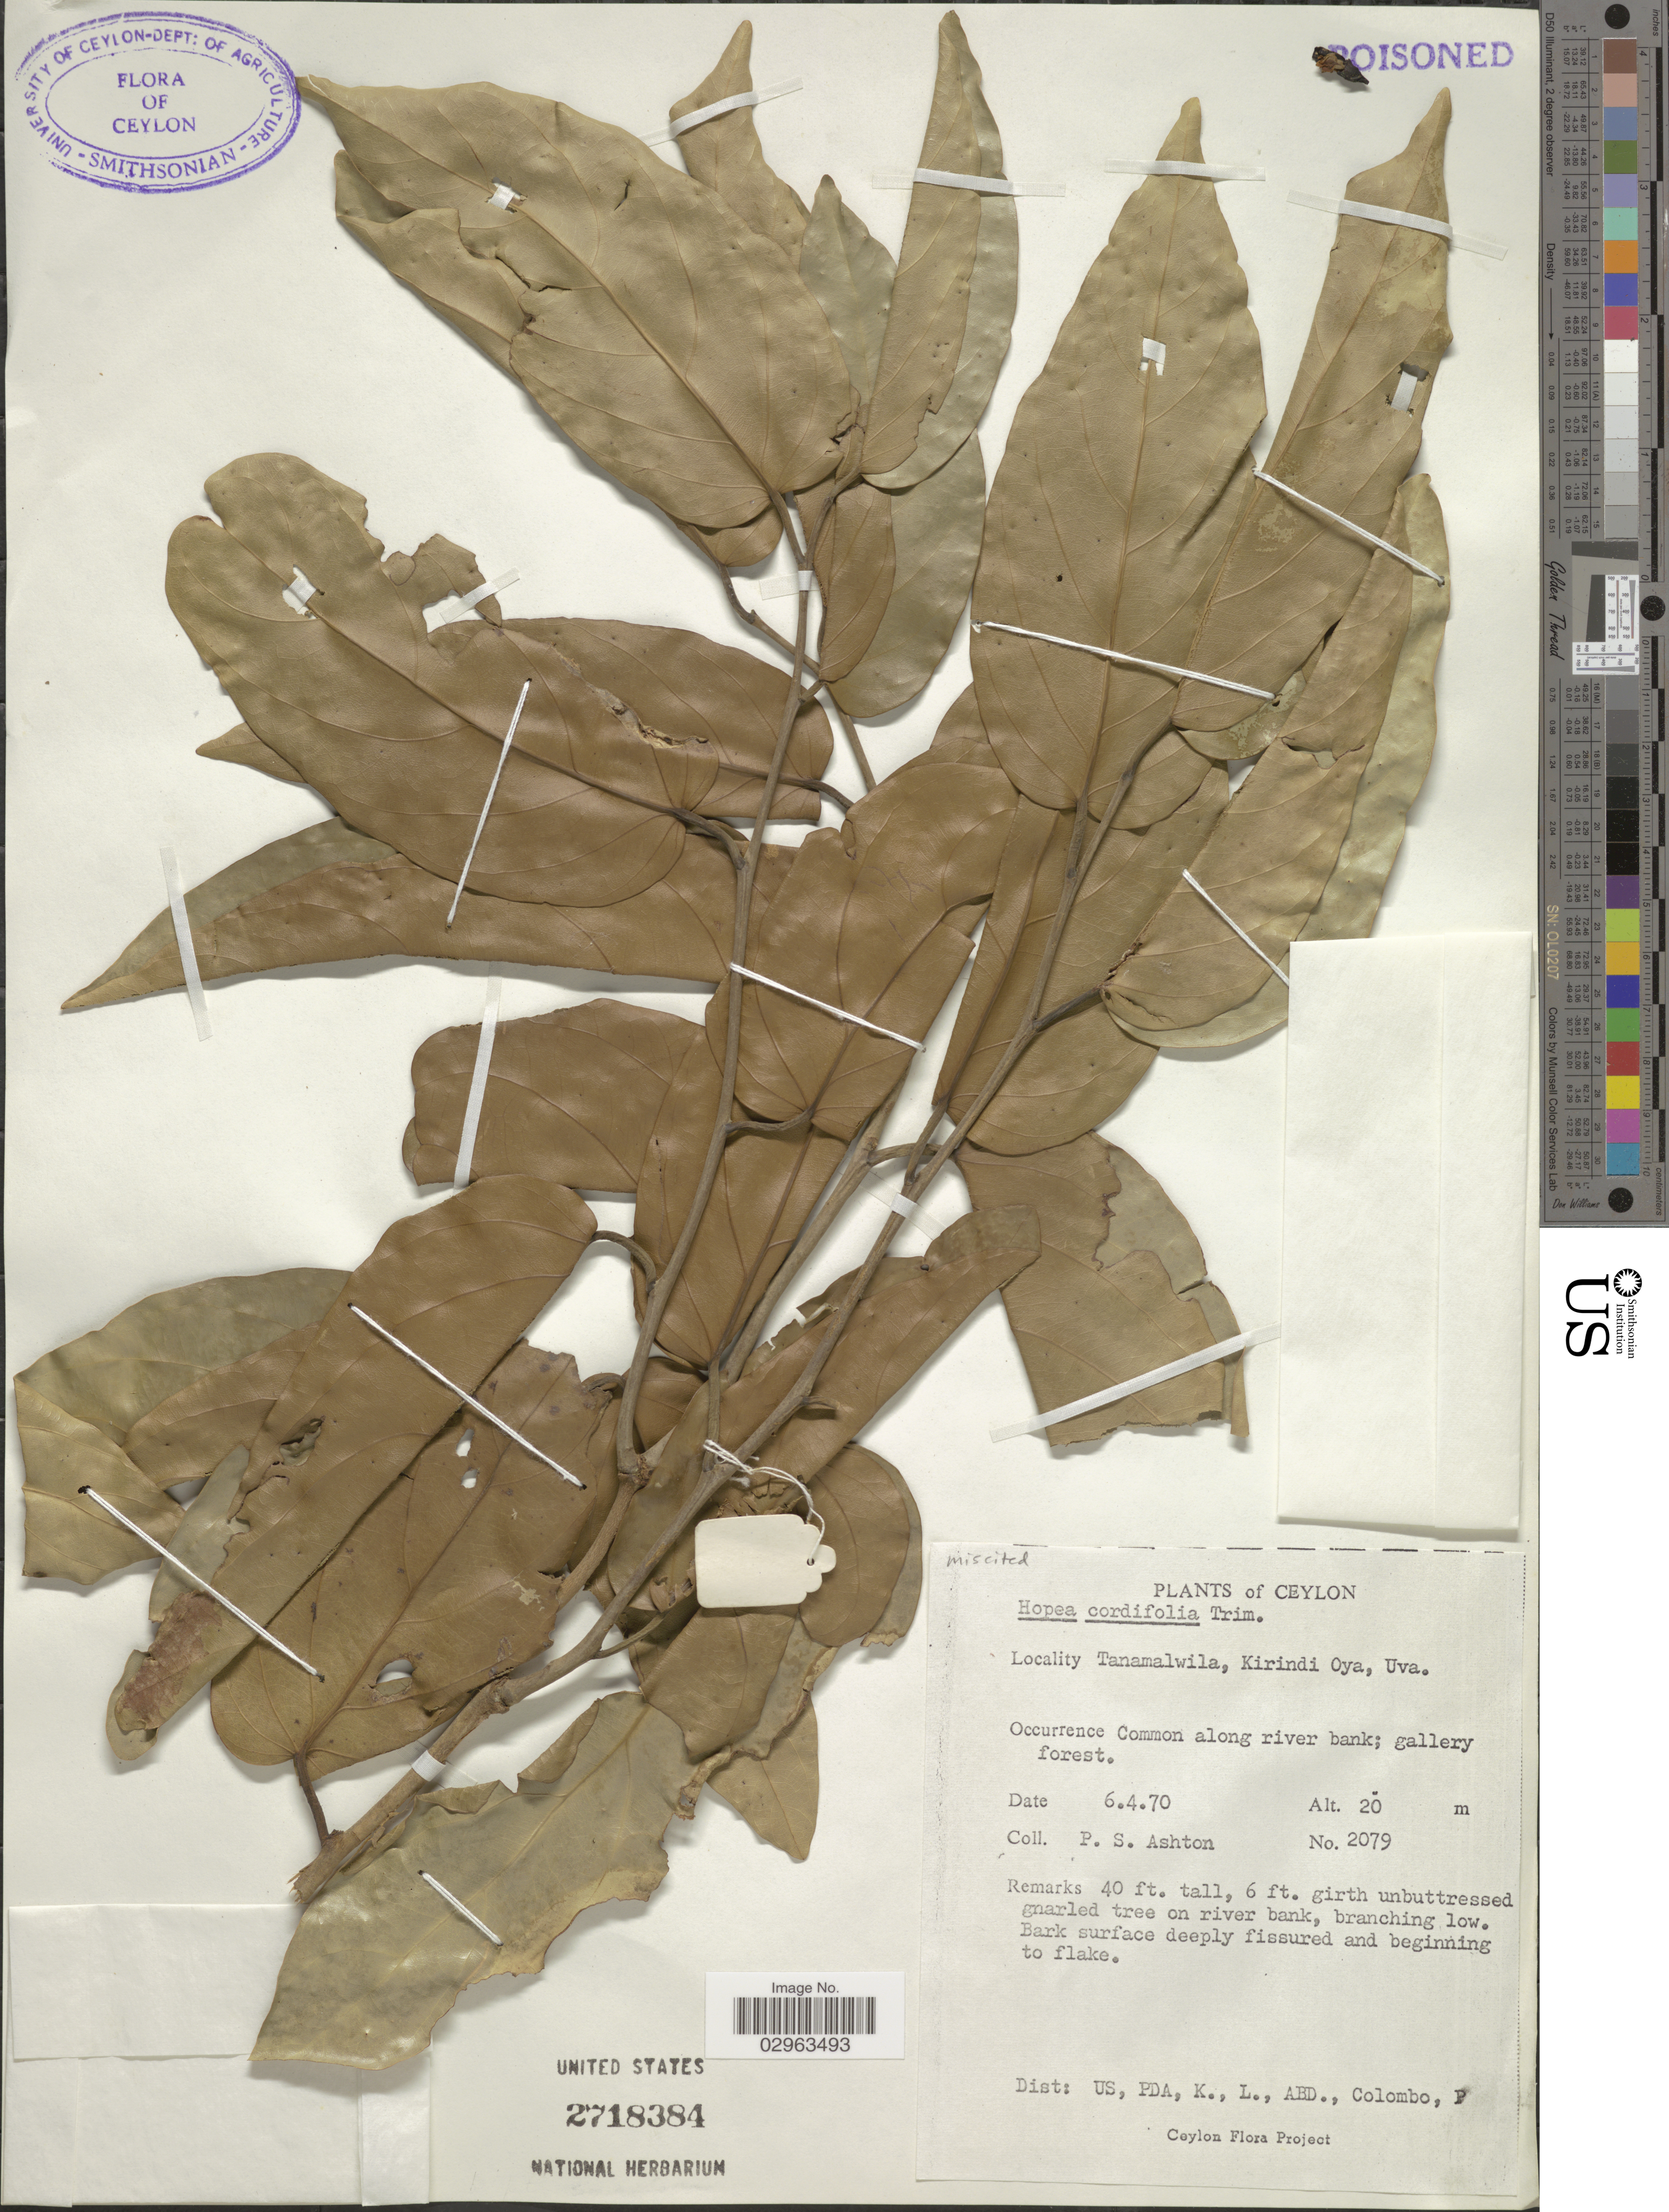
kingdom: Plantae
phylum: Tracheophyta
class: Magnoliopsida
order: Malvales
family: Dipterocarpaceae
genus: Hopea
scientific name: Hopea cordifolia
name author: Trimen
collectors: P. S. Ashton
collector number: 2079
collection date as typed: Transcribed d/m/y: 6/4/70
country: Sri Lanka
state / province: Uva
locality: Ceylon. Tanamalwila, Kirindi Oya.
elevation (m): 20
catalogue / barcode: US 2718384